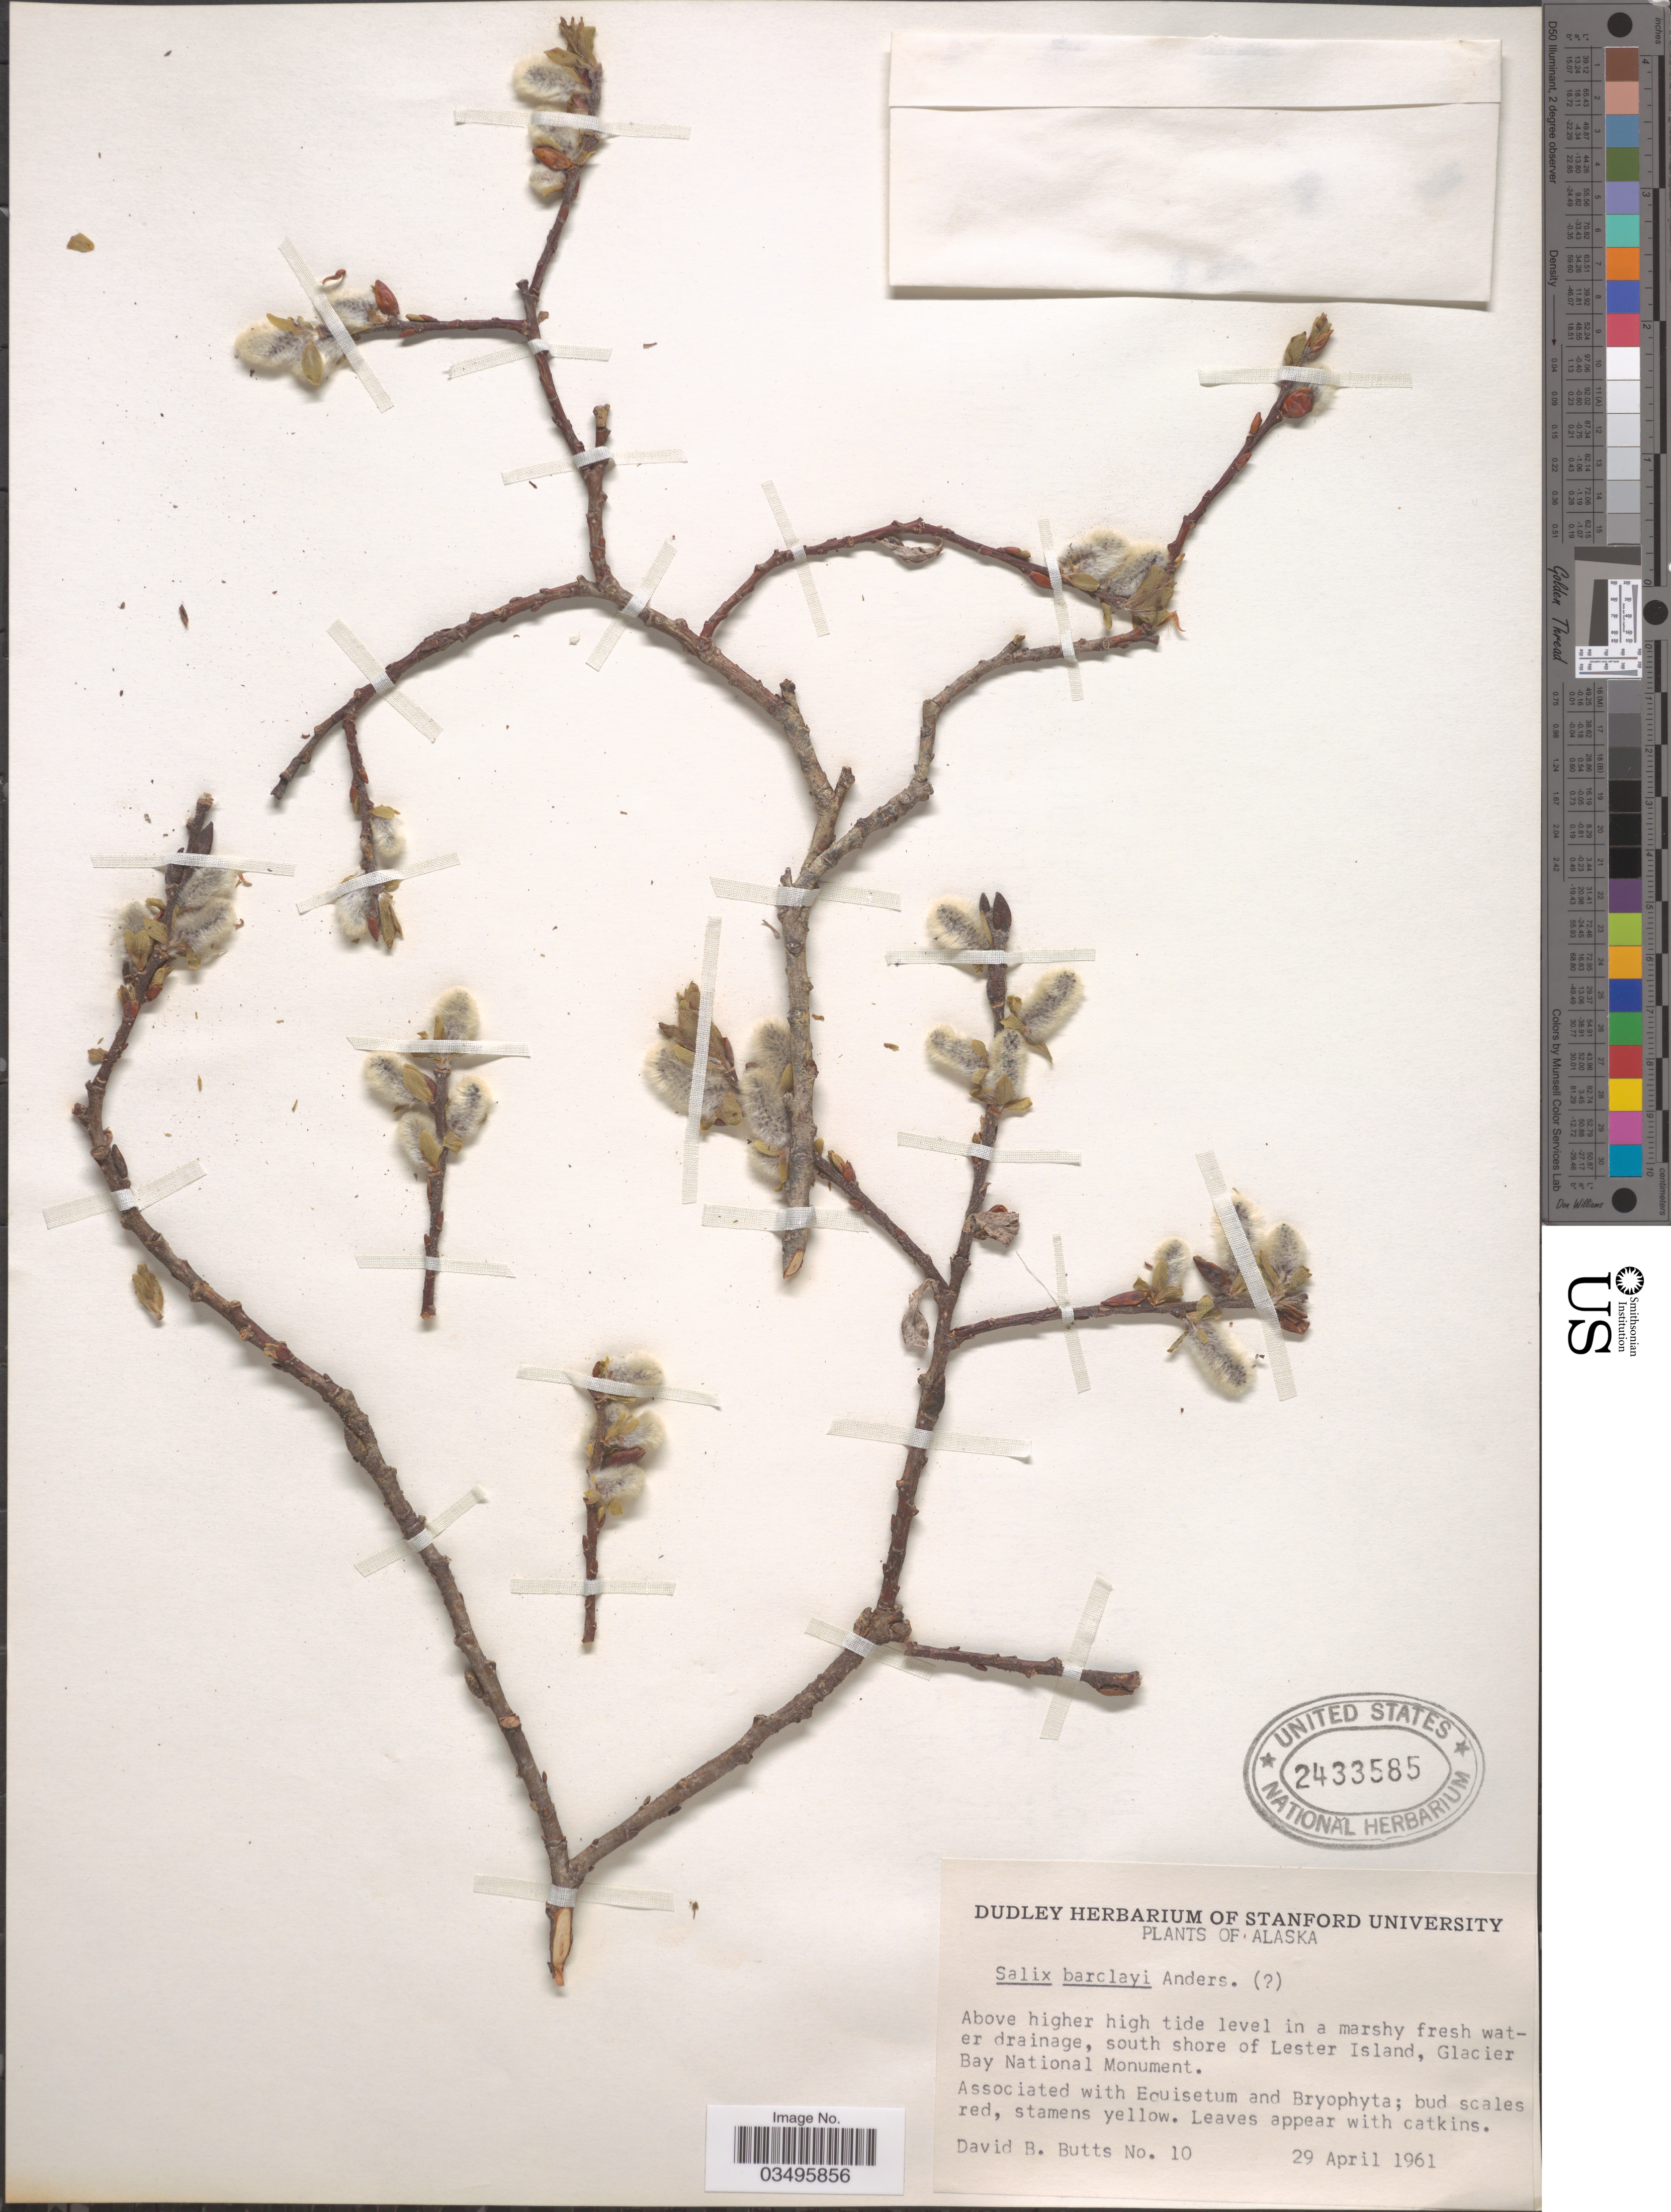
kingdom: Plantae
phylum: Tracheophyta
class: Magnoliopsida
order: Malpighiales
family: Salicaceae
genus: Salix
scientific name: Salix barclayi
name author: Andersson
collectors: D. Butts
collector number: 10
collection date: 1961-04-29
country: United States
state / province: Alaska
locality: Fresh water drainage, south shore of Lester Island, Glacier Bay National Monument.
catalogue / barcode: US 2433585